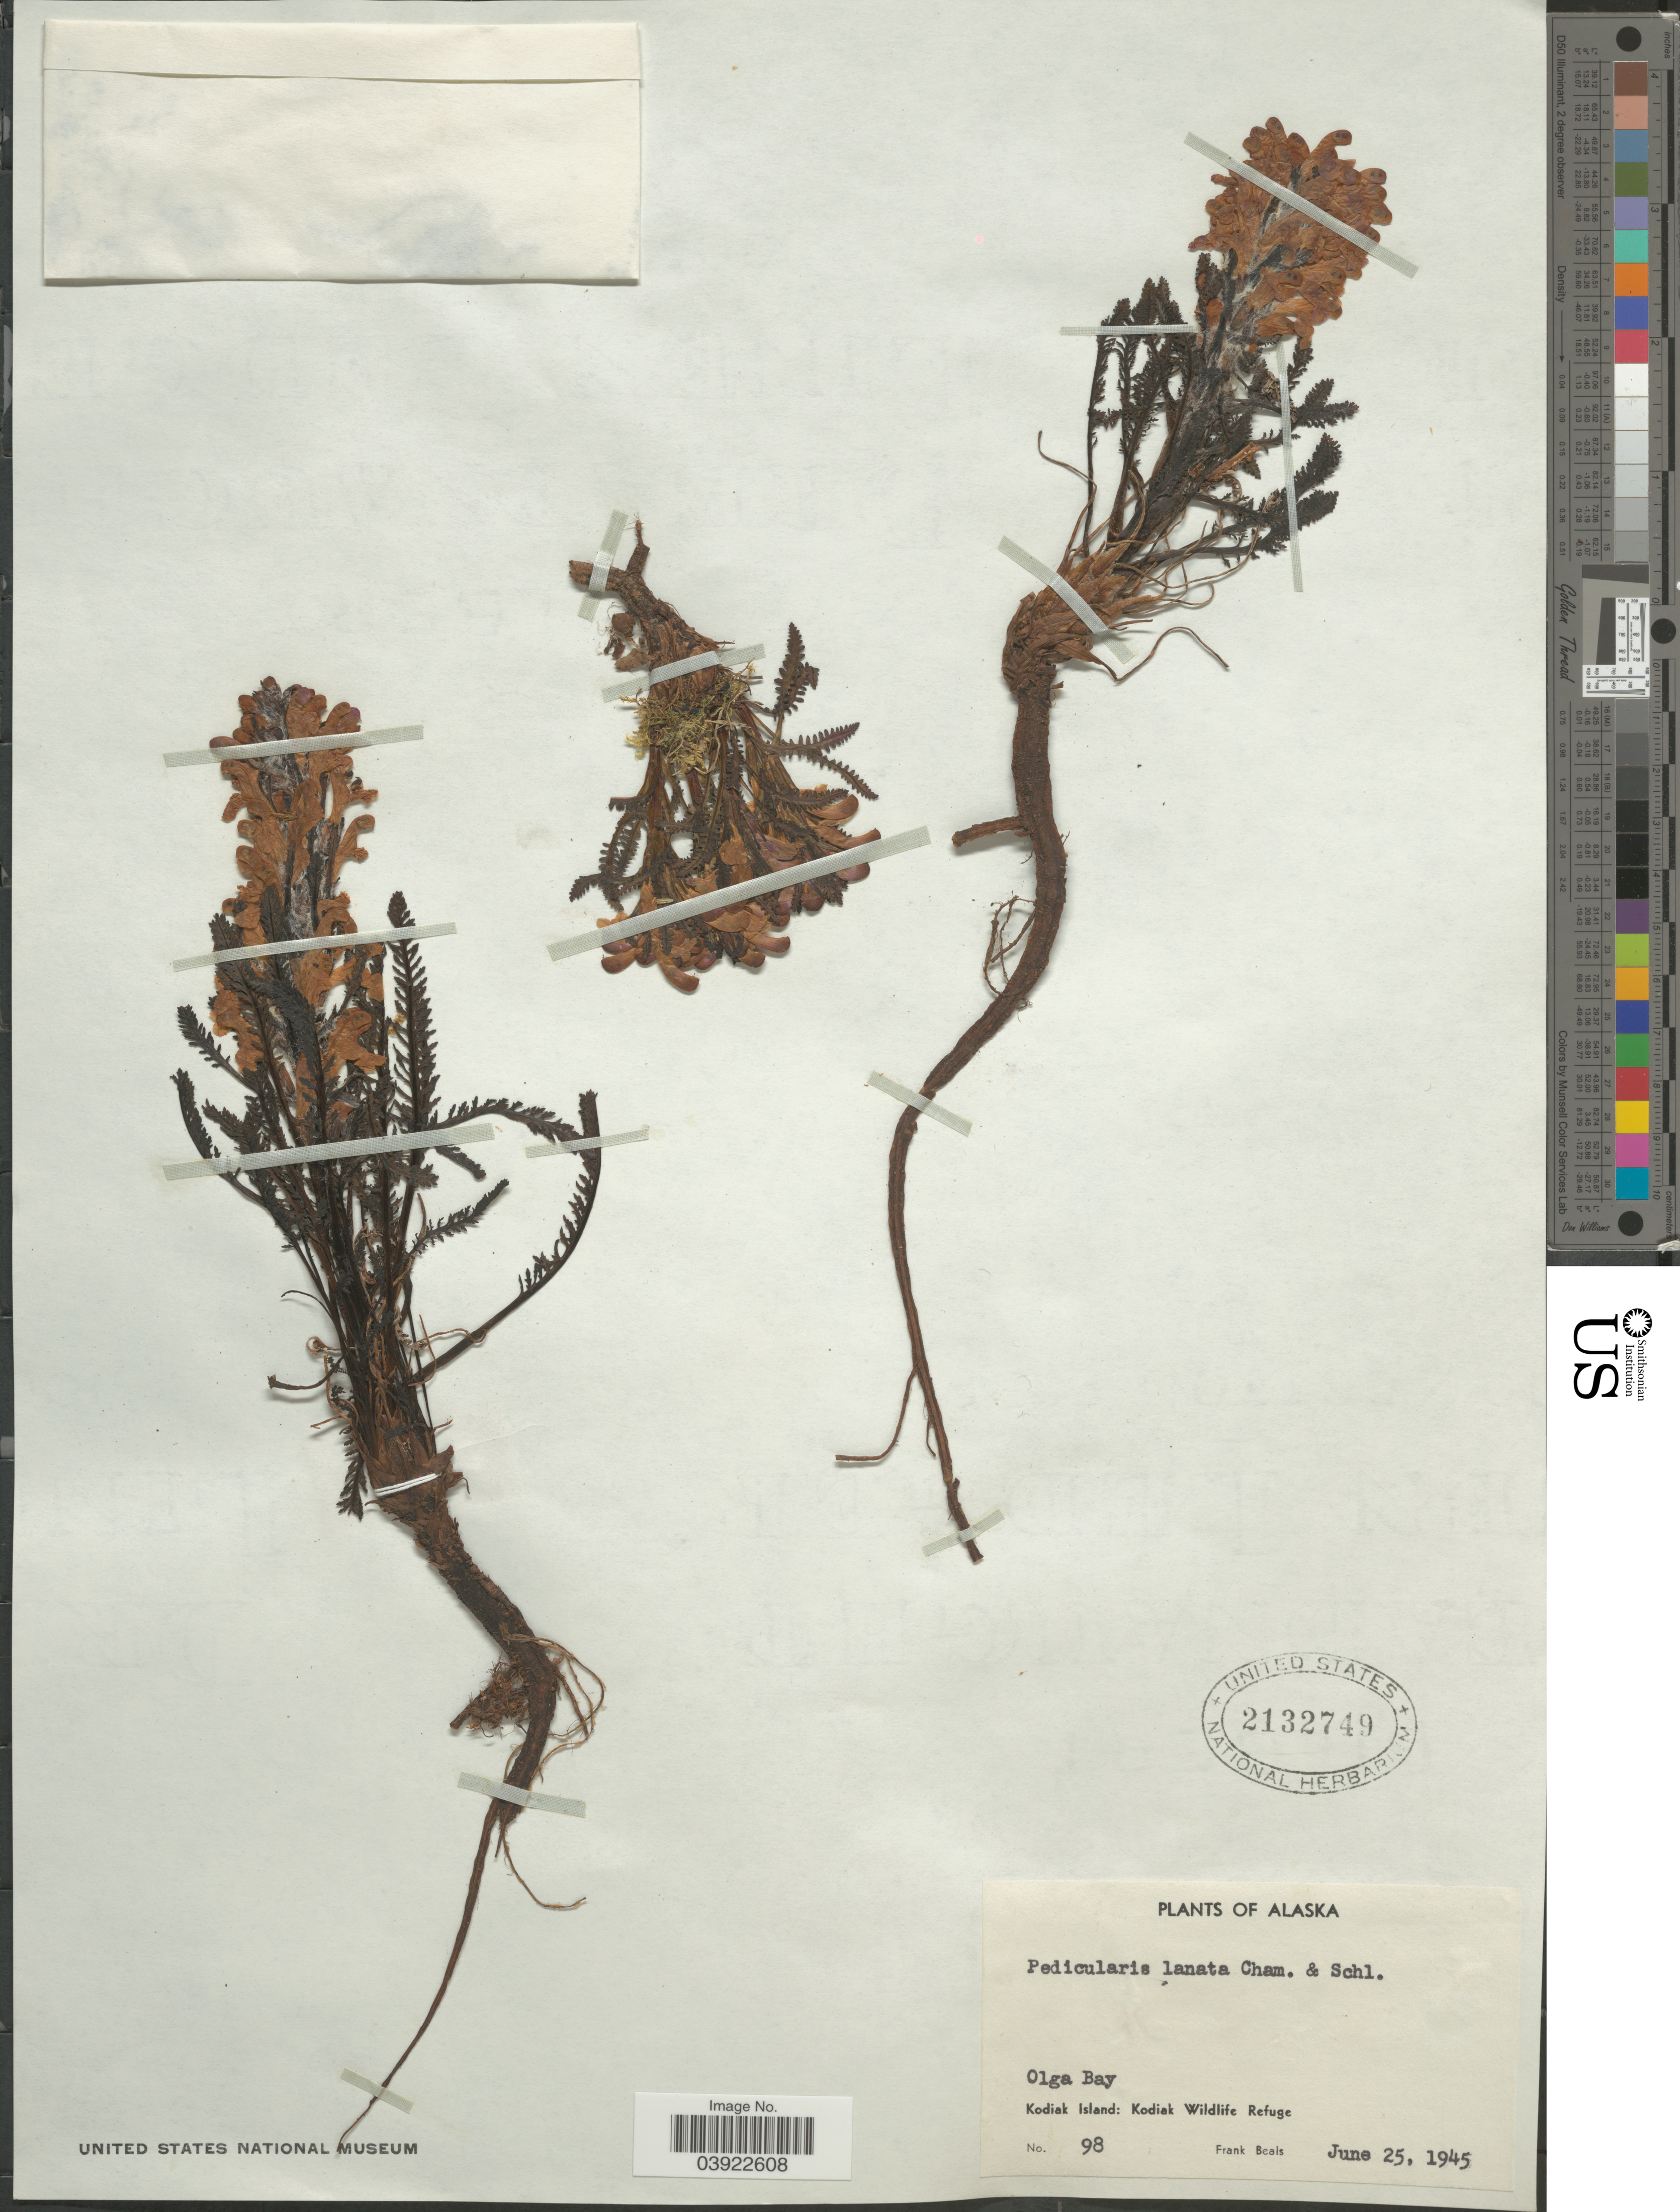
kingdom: Plantae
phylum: Tracheophyta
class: Magnoliopsida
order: Lamiales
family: Orobanchaceae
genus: Pedicularis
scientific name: Pedicularis lanata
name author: Willd. ex Cham. & Schltdl.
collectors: F. Beals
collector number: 98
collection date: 1945-06-25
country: United States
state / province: Alaska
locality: Olga Bay. Kodiak Island: Kodiak Wildlife Refuge.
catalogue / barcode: US 2132749